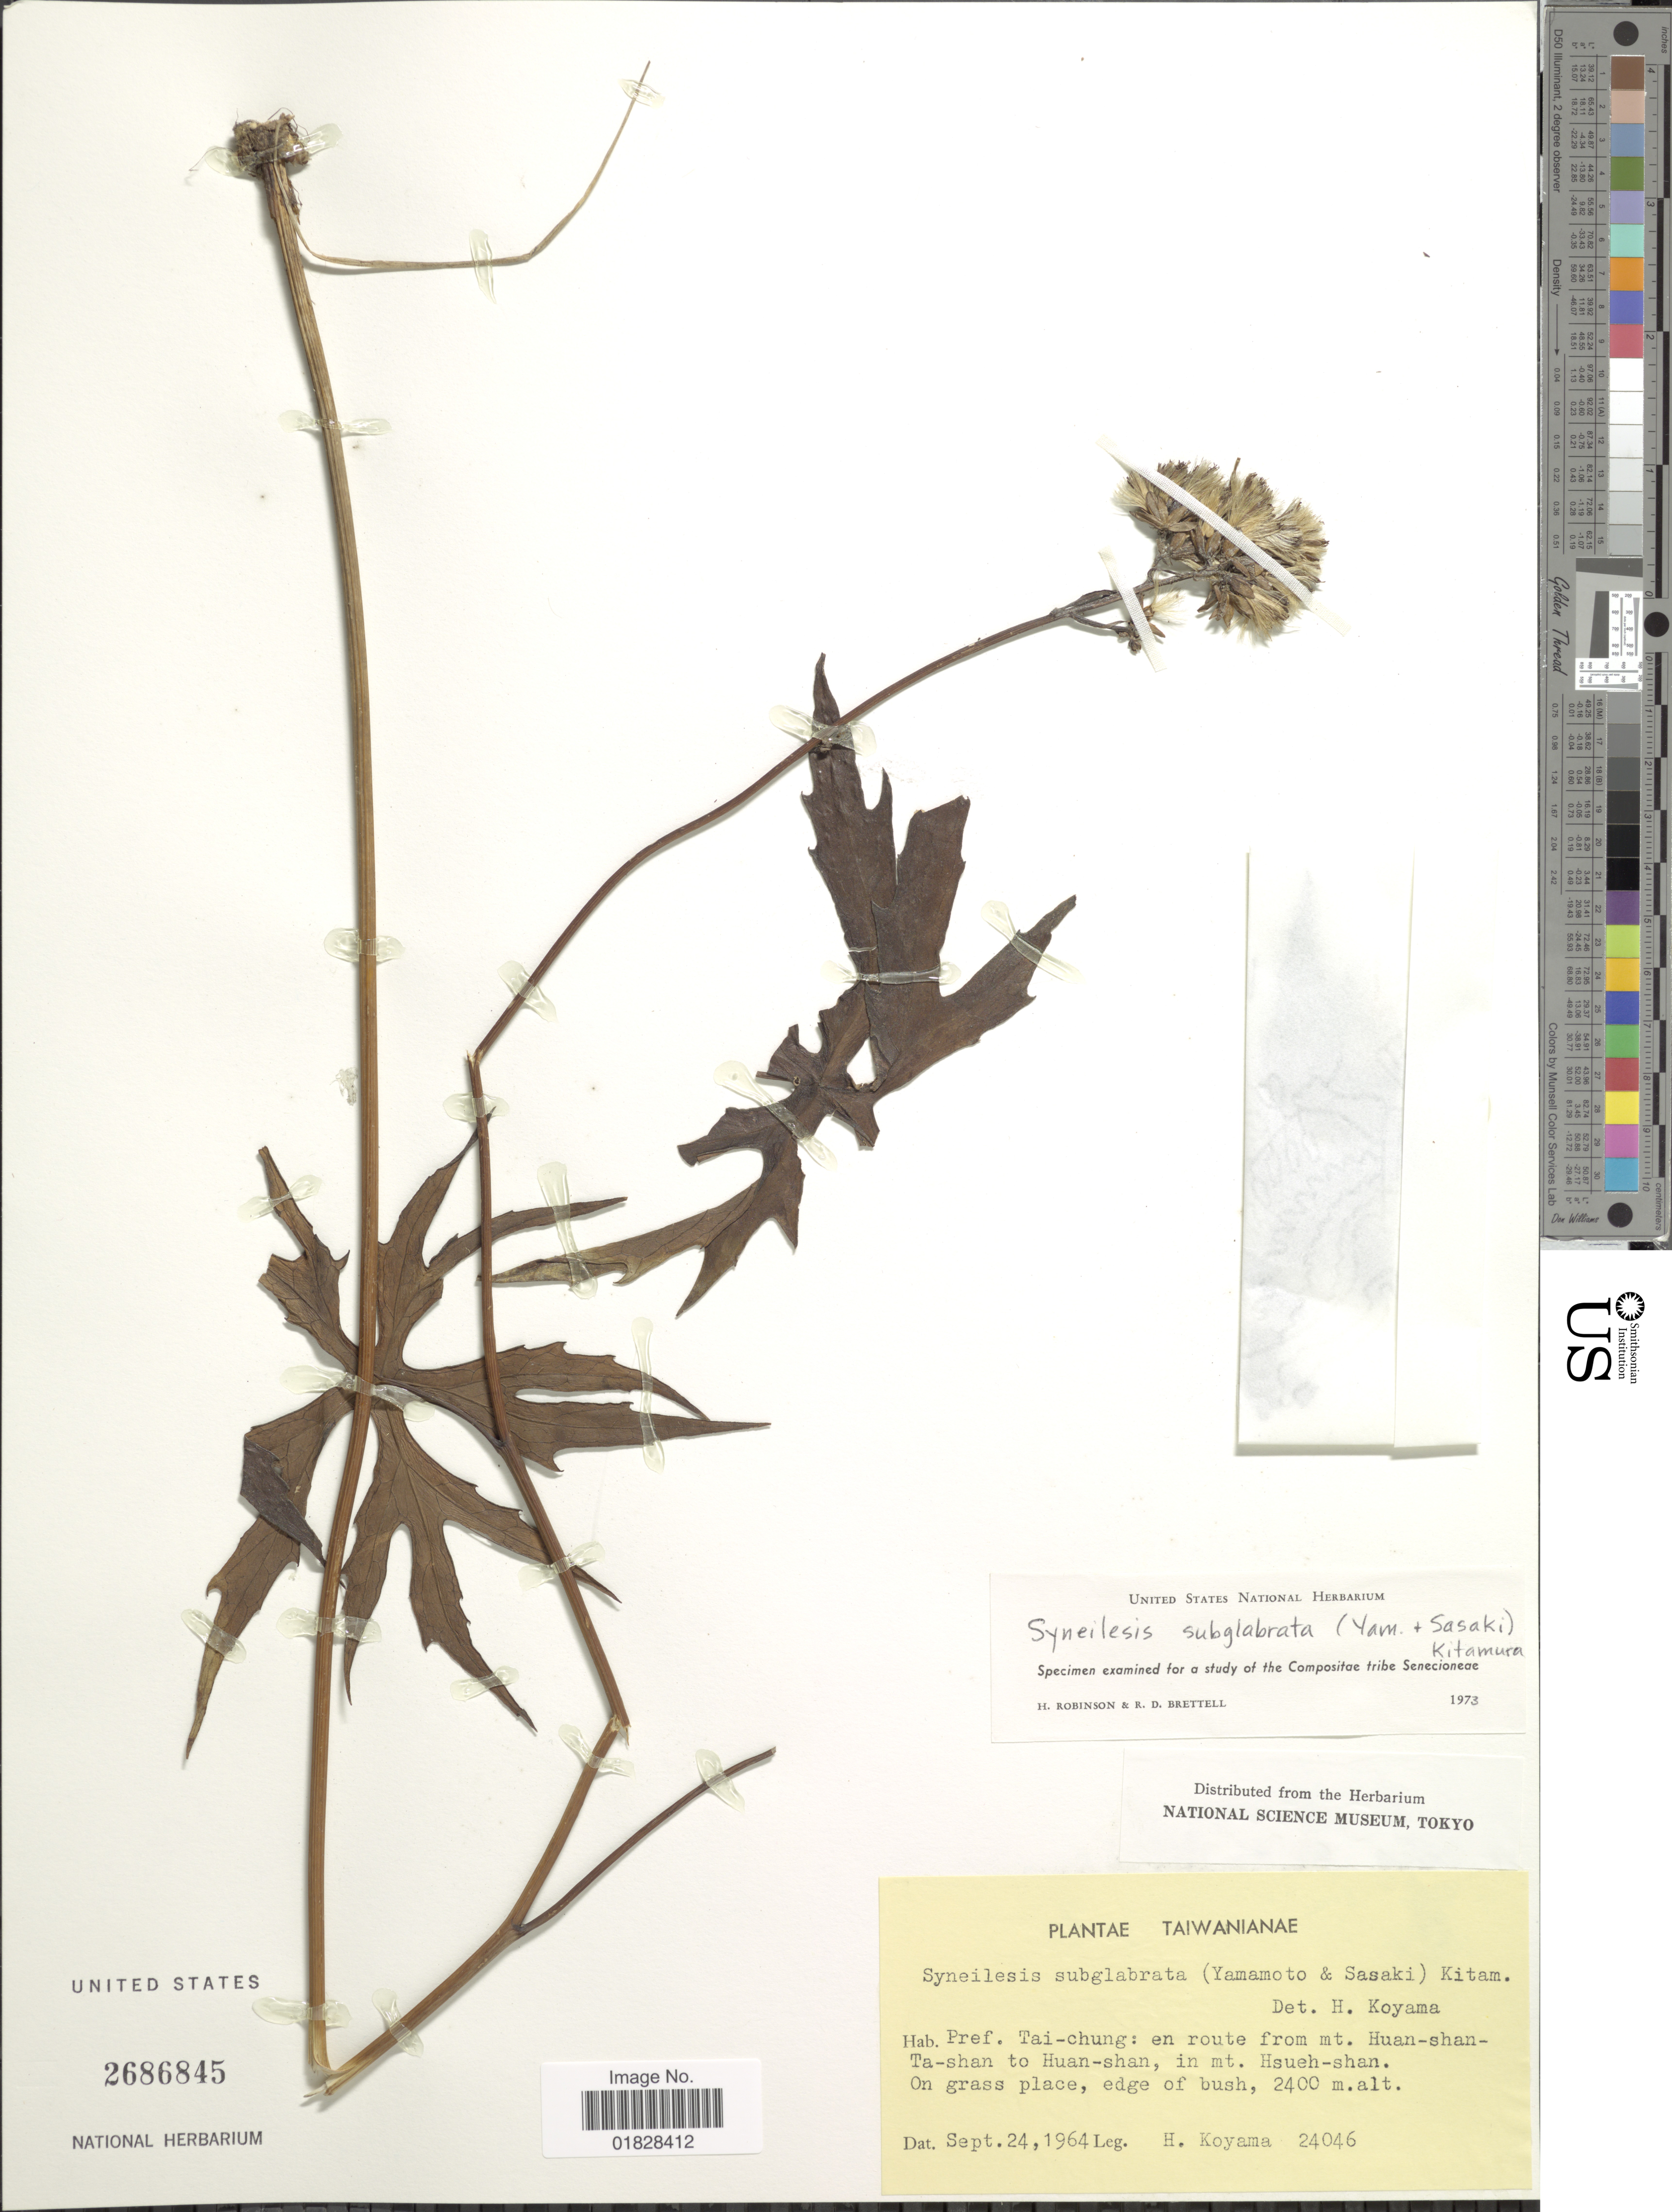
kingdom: Plantae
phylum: Tracheophyta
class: Magnoliopsida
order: Asterales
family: Asteraceae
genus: Syneilesis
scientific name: Syneilesis subglabrata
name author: (Yamam. & Sasaki) Kitam.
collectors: H. Koyama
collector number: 24046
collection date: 1964-09-24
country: Taiwan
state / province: Taichung City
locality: Pref. Ta-chung: en route from mt. Huan-shan-Ta-shan to Huan-shan, in mt. Hsueh-shan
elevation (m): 2400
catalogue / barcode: US 2686845